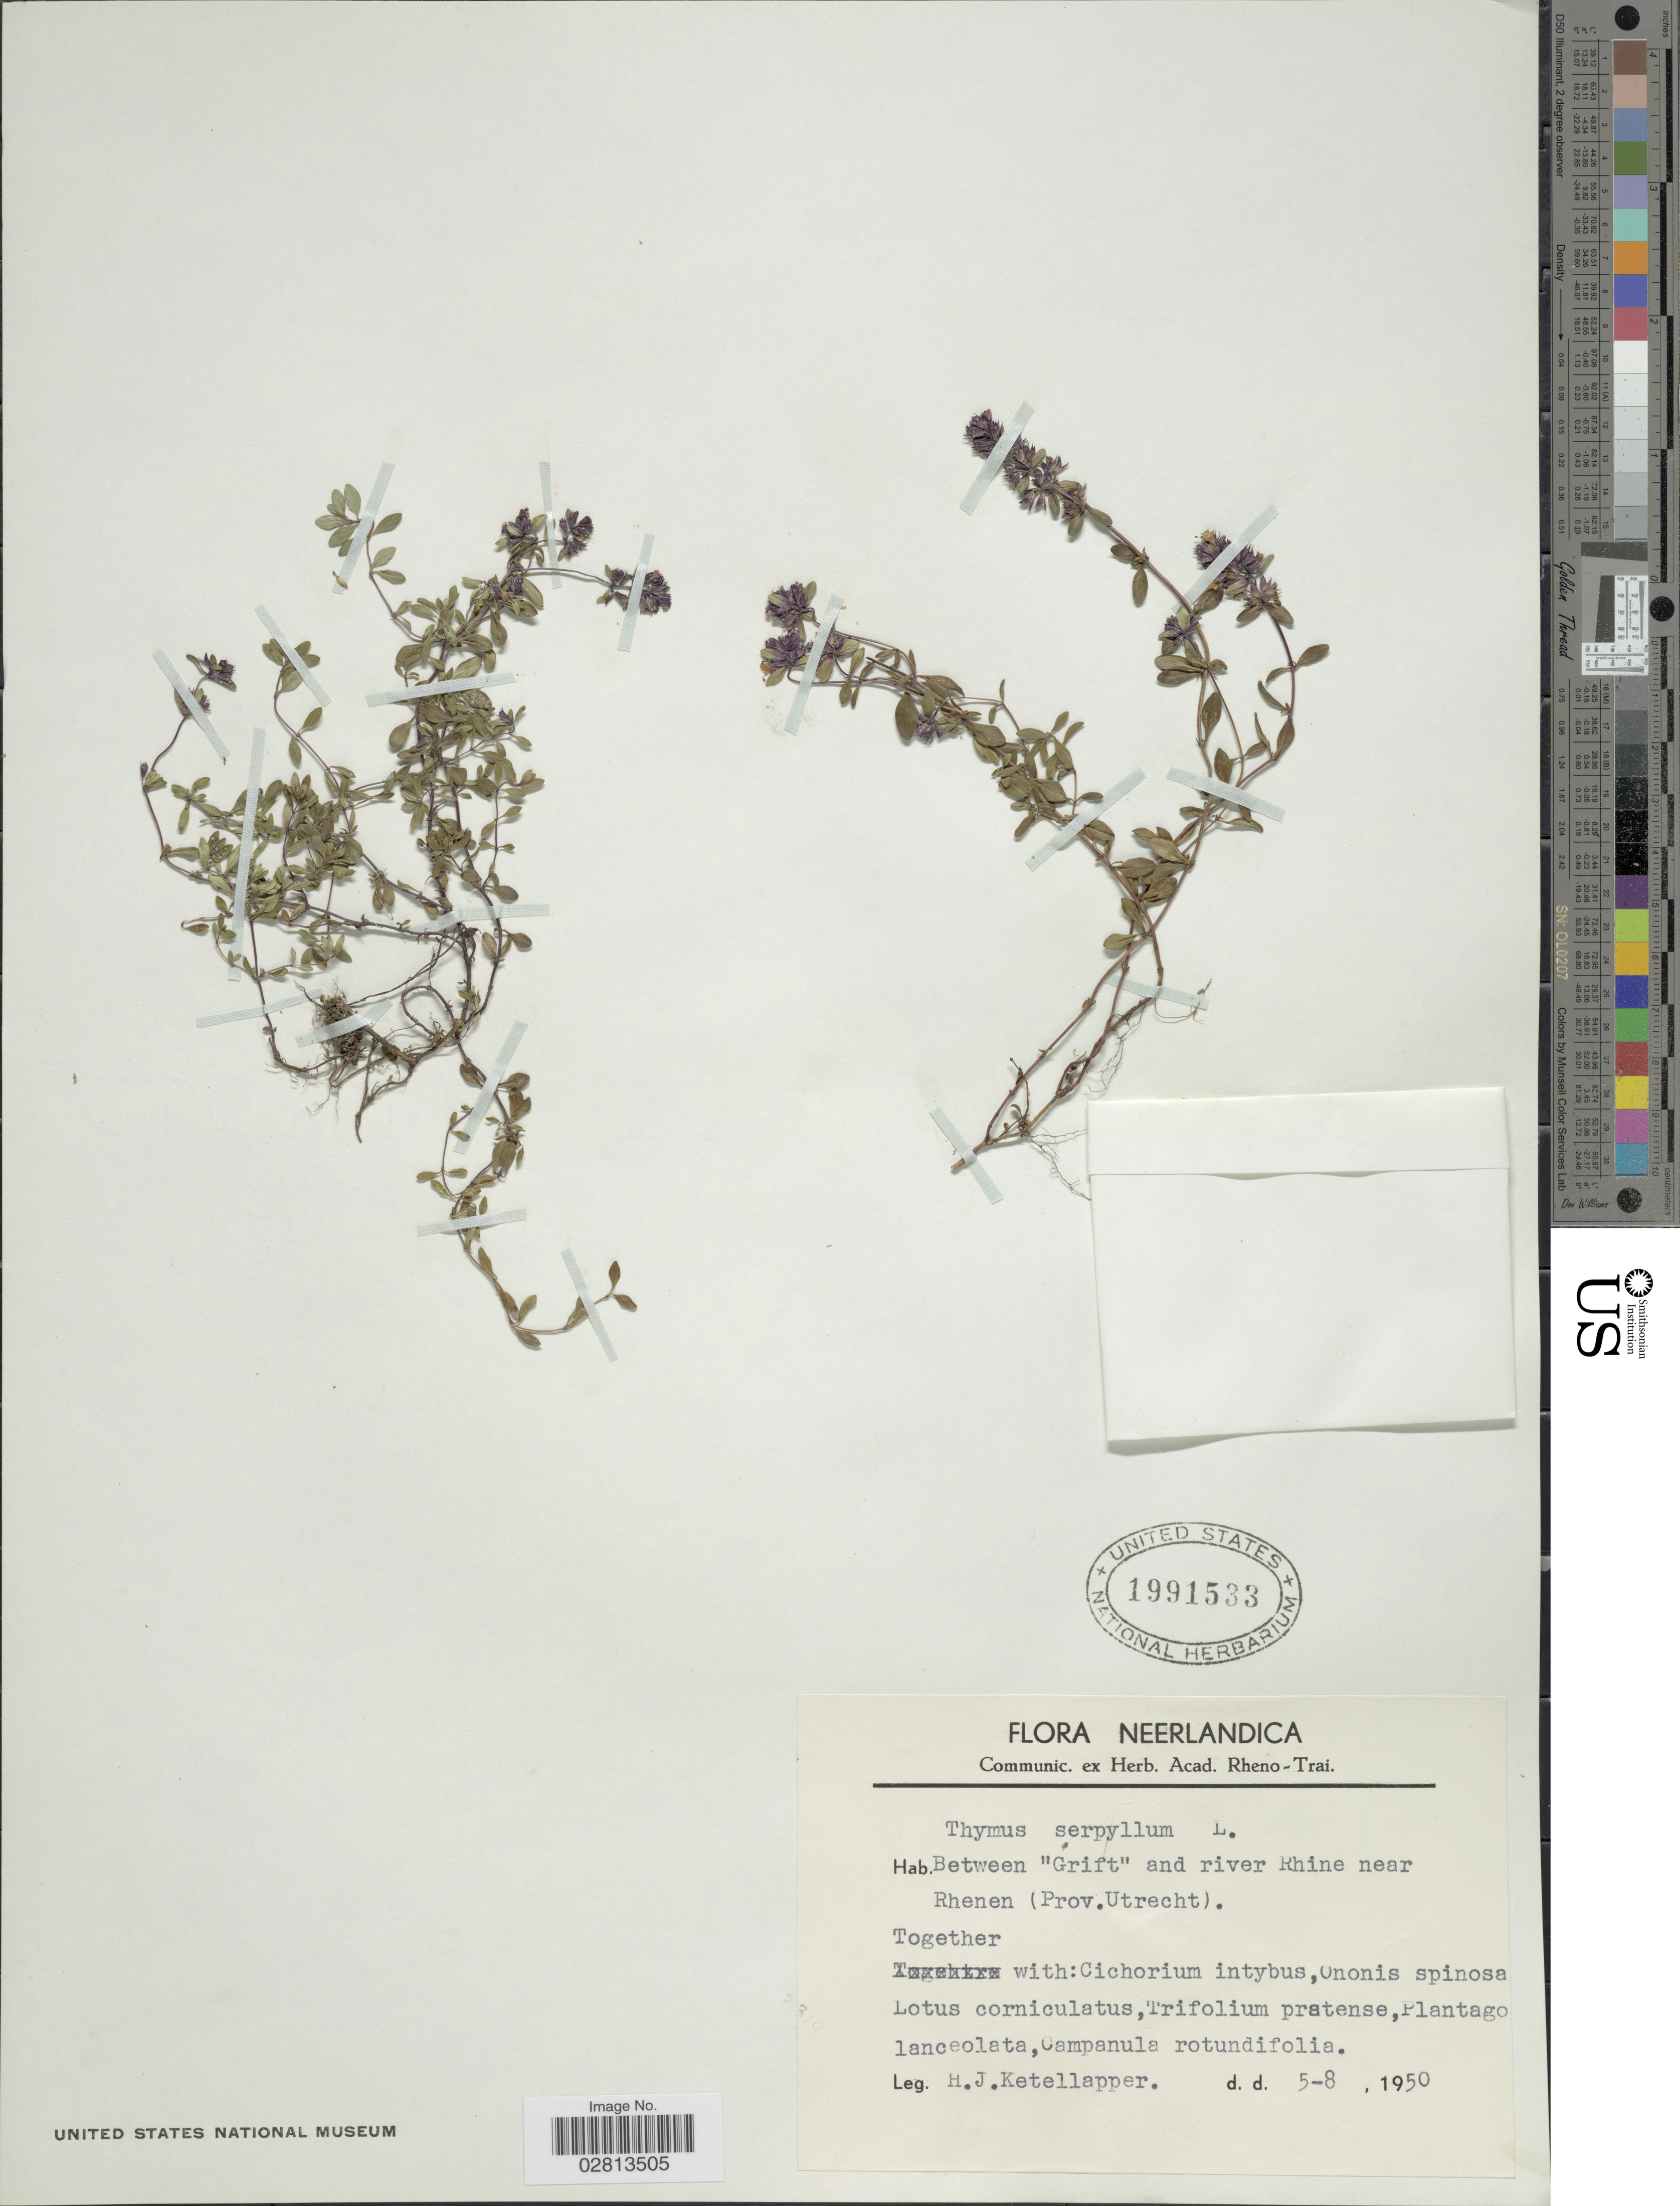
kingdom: Plantae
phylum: Tracheophyta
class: Magnoliopsida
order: Lamiales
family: Lamiaceae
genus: Thymus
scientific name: Thymus serpyllum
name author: L.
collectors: H. Ketellapper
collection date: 1950-08-05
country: Netherlands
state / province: Utrecht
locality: Neerlandica. Between 'Grift' and river Rhine near Rhenen (Prov. Utrecht).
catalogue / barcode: US 1991533